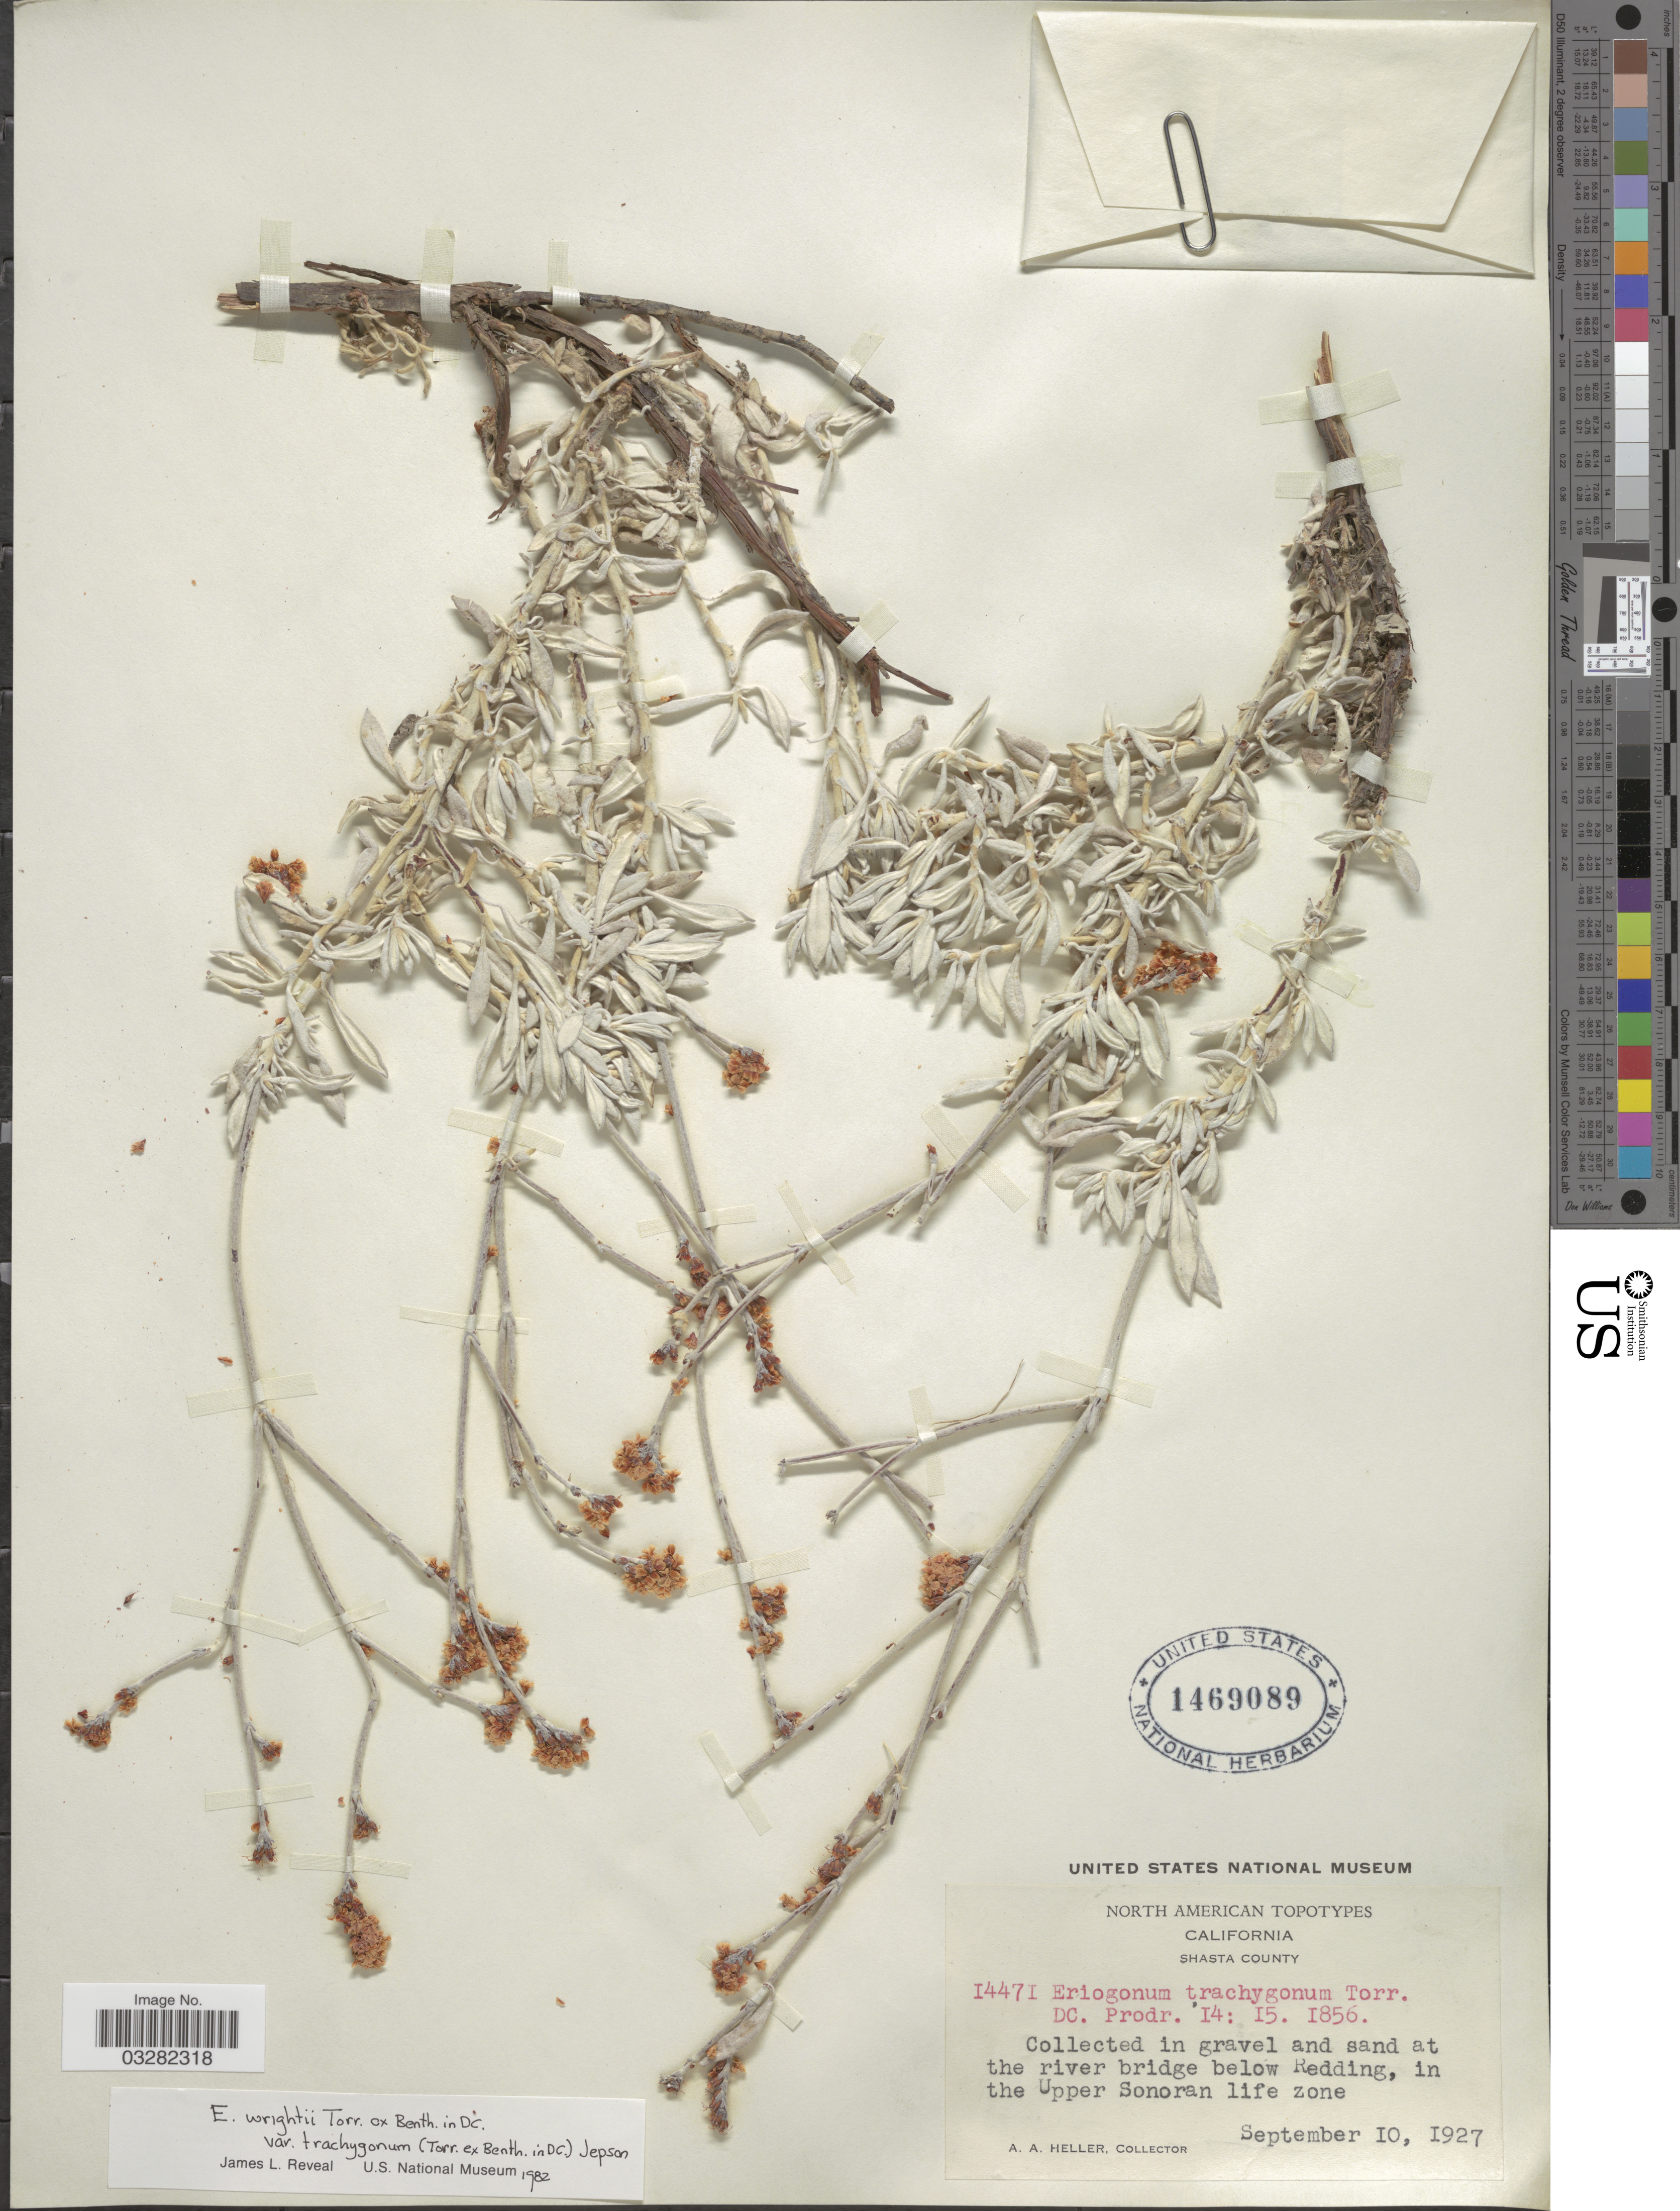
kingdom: Plantae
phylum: Tracheophyta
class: Magnoliopsida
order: Caryophyllales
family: Polygonaceae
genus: Eriogonum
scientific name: Eriogonum wrightii var. trachygonum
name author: (Torr. ex Benth.) Jeps.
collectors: A. A. Heller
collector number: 14471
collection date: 1927-09-10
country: United States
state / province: California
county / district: Shasta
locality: Shasta County. In gravel and sand at the river bridge below Redding, in the Upper Sonoran life zone.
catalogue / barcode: US 1469089